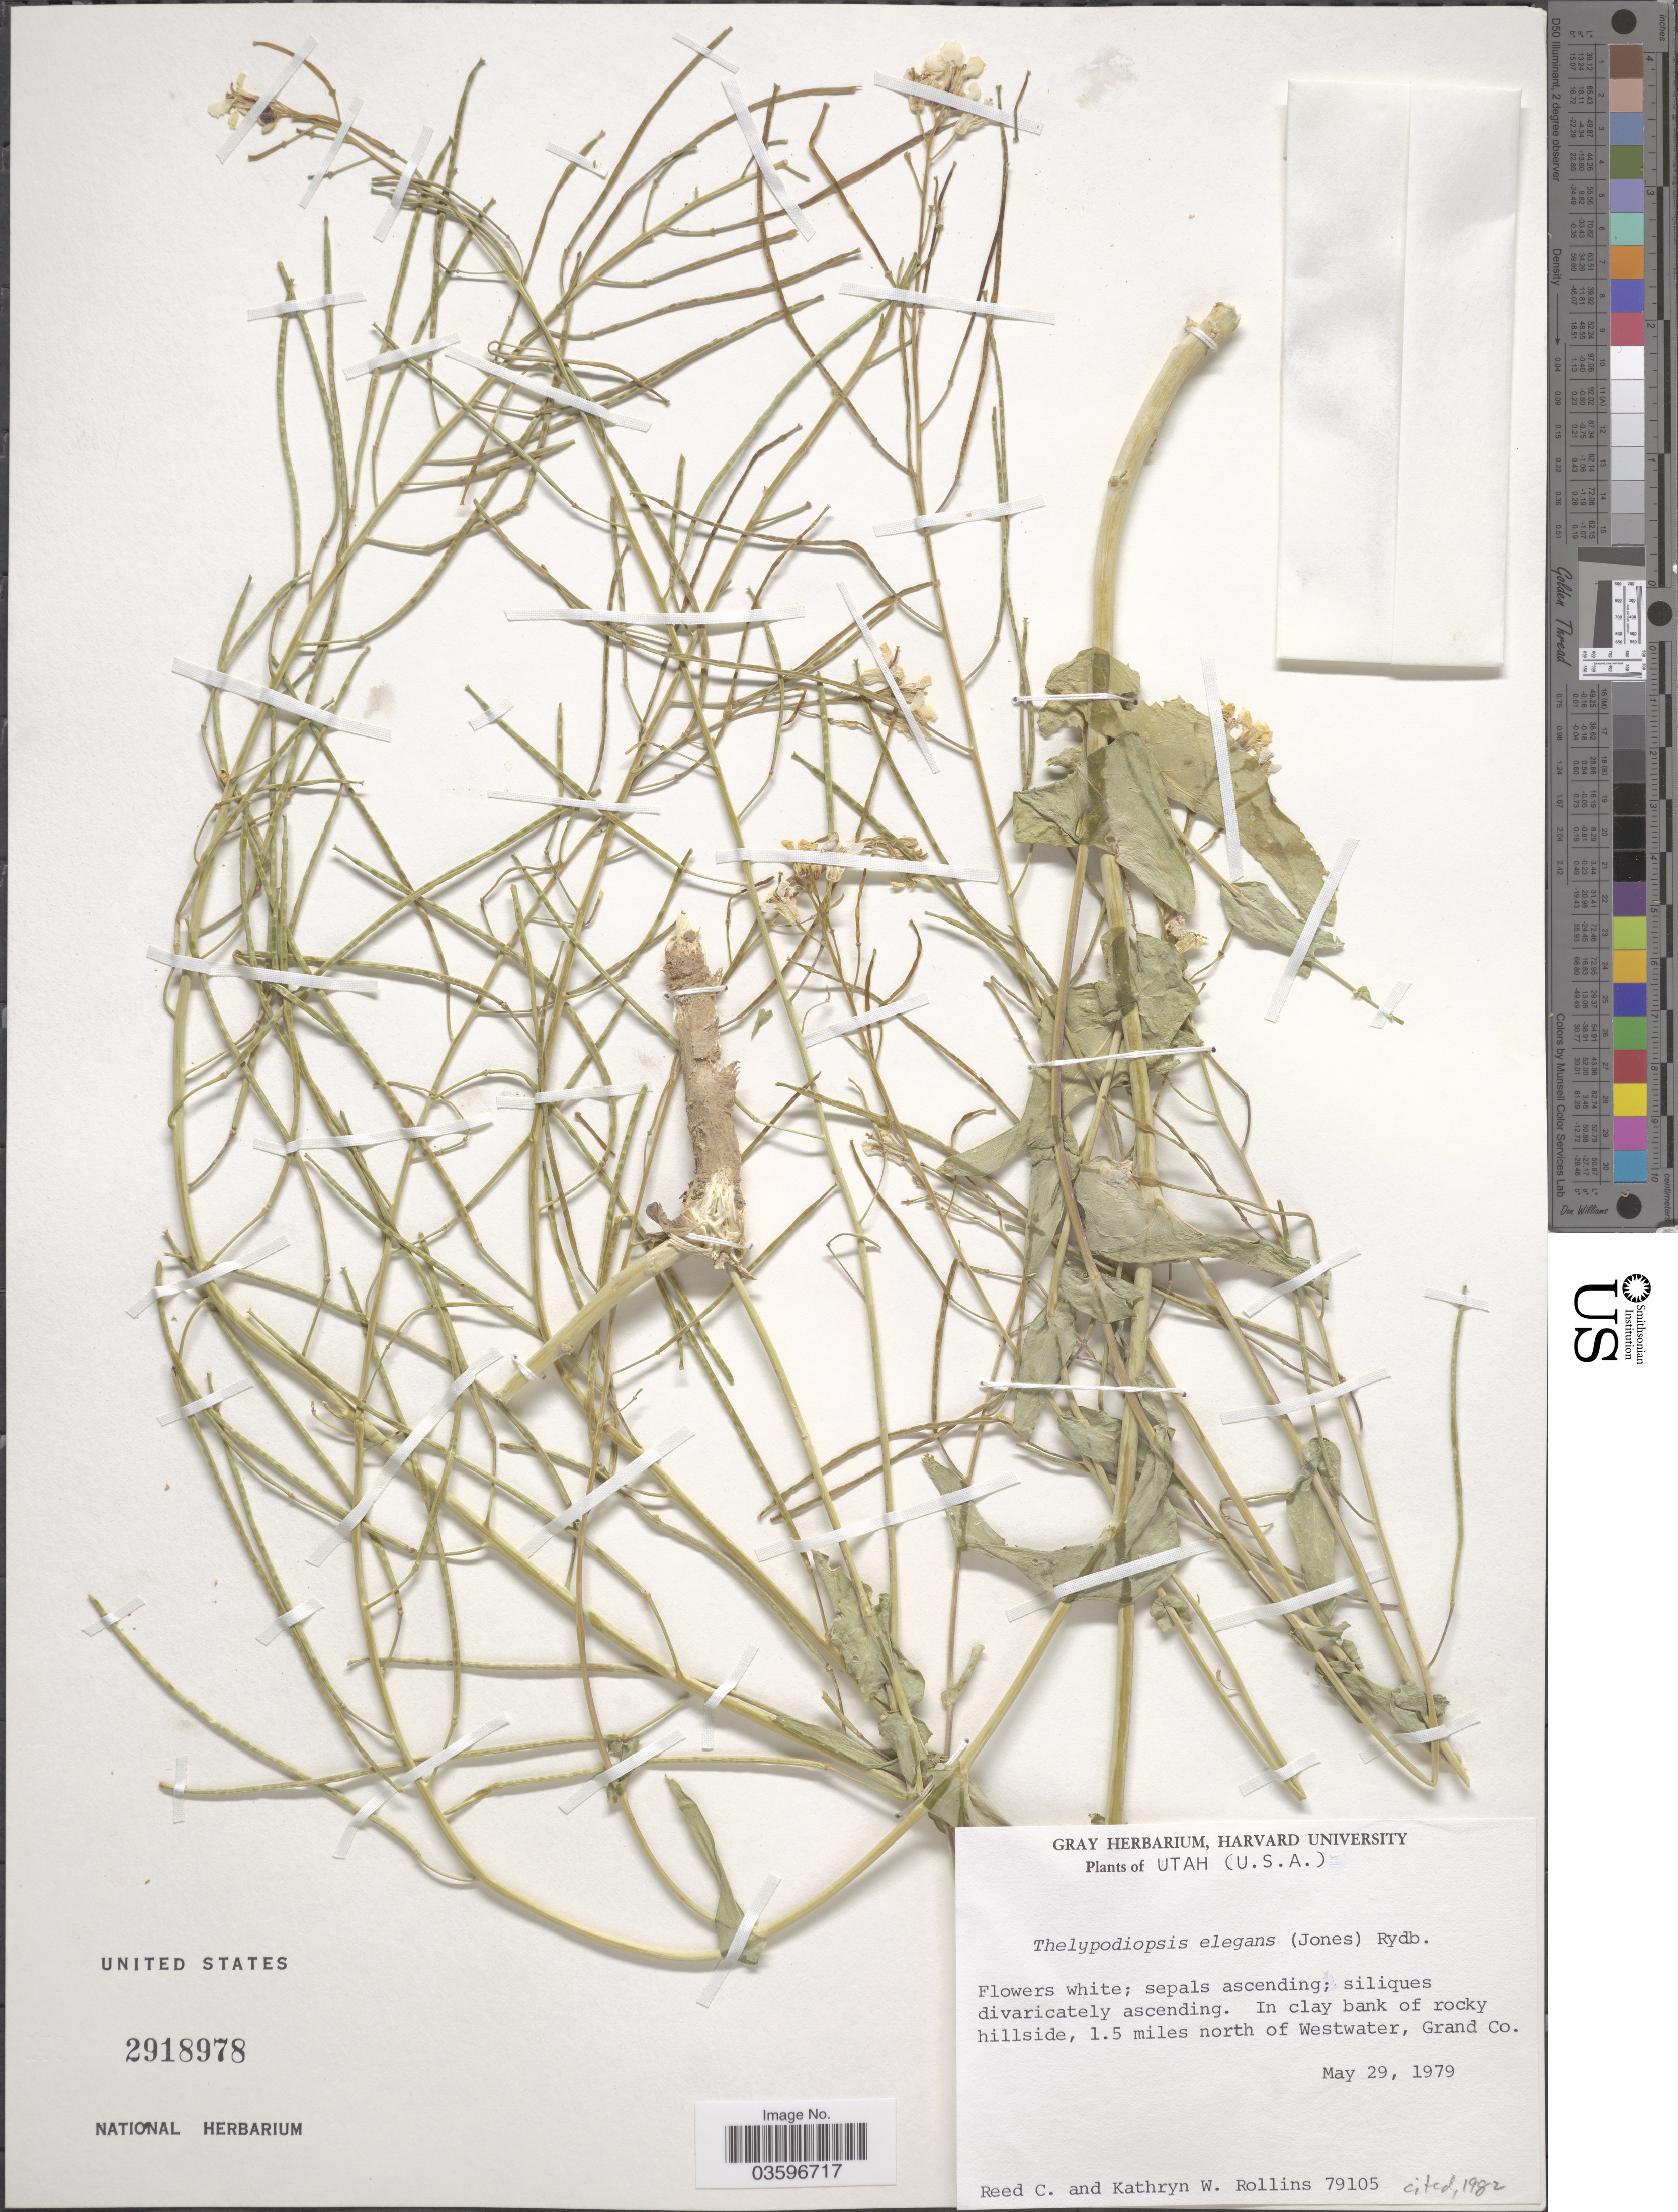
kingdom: Plantae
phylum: Tracheophyta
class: Magnoliopsida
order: Brassicales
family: Brassicaceae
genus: Thelypodiopsis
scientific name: Thelypodiopsis elegans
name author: (M.E. Jones) Rydb.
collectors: R. C. Rollins & K. W. Rollins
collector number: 79105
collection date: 1979-05-29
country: United States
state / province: Utah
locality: In clay bank of rocky hillside, 1.5 miles north of Westwater, Grand Co.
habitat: in clay bank of rocky hillside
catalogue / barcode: US 2918978